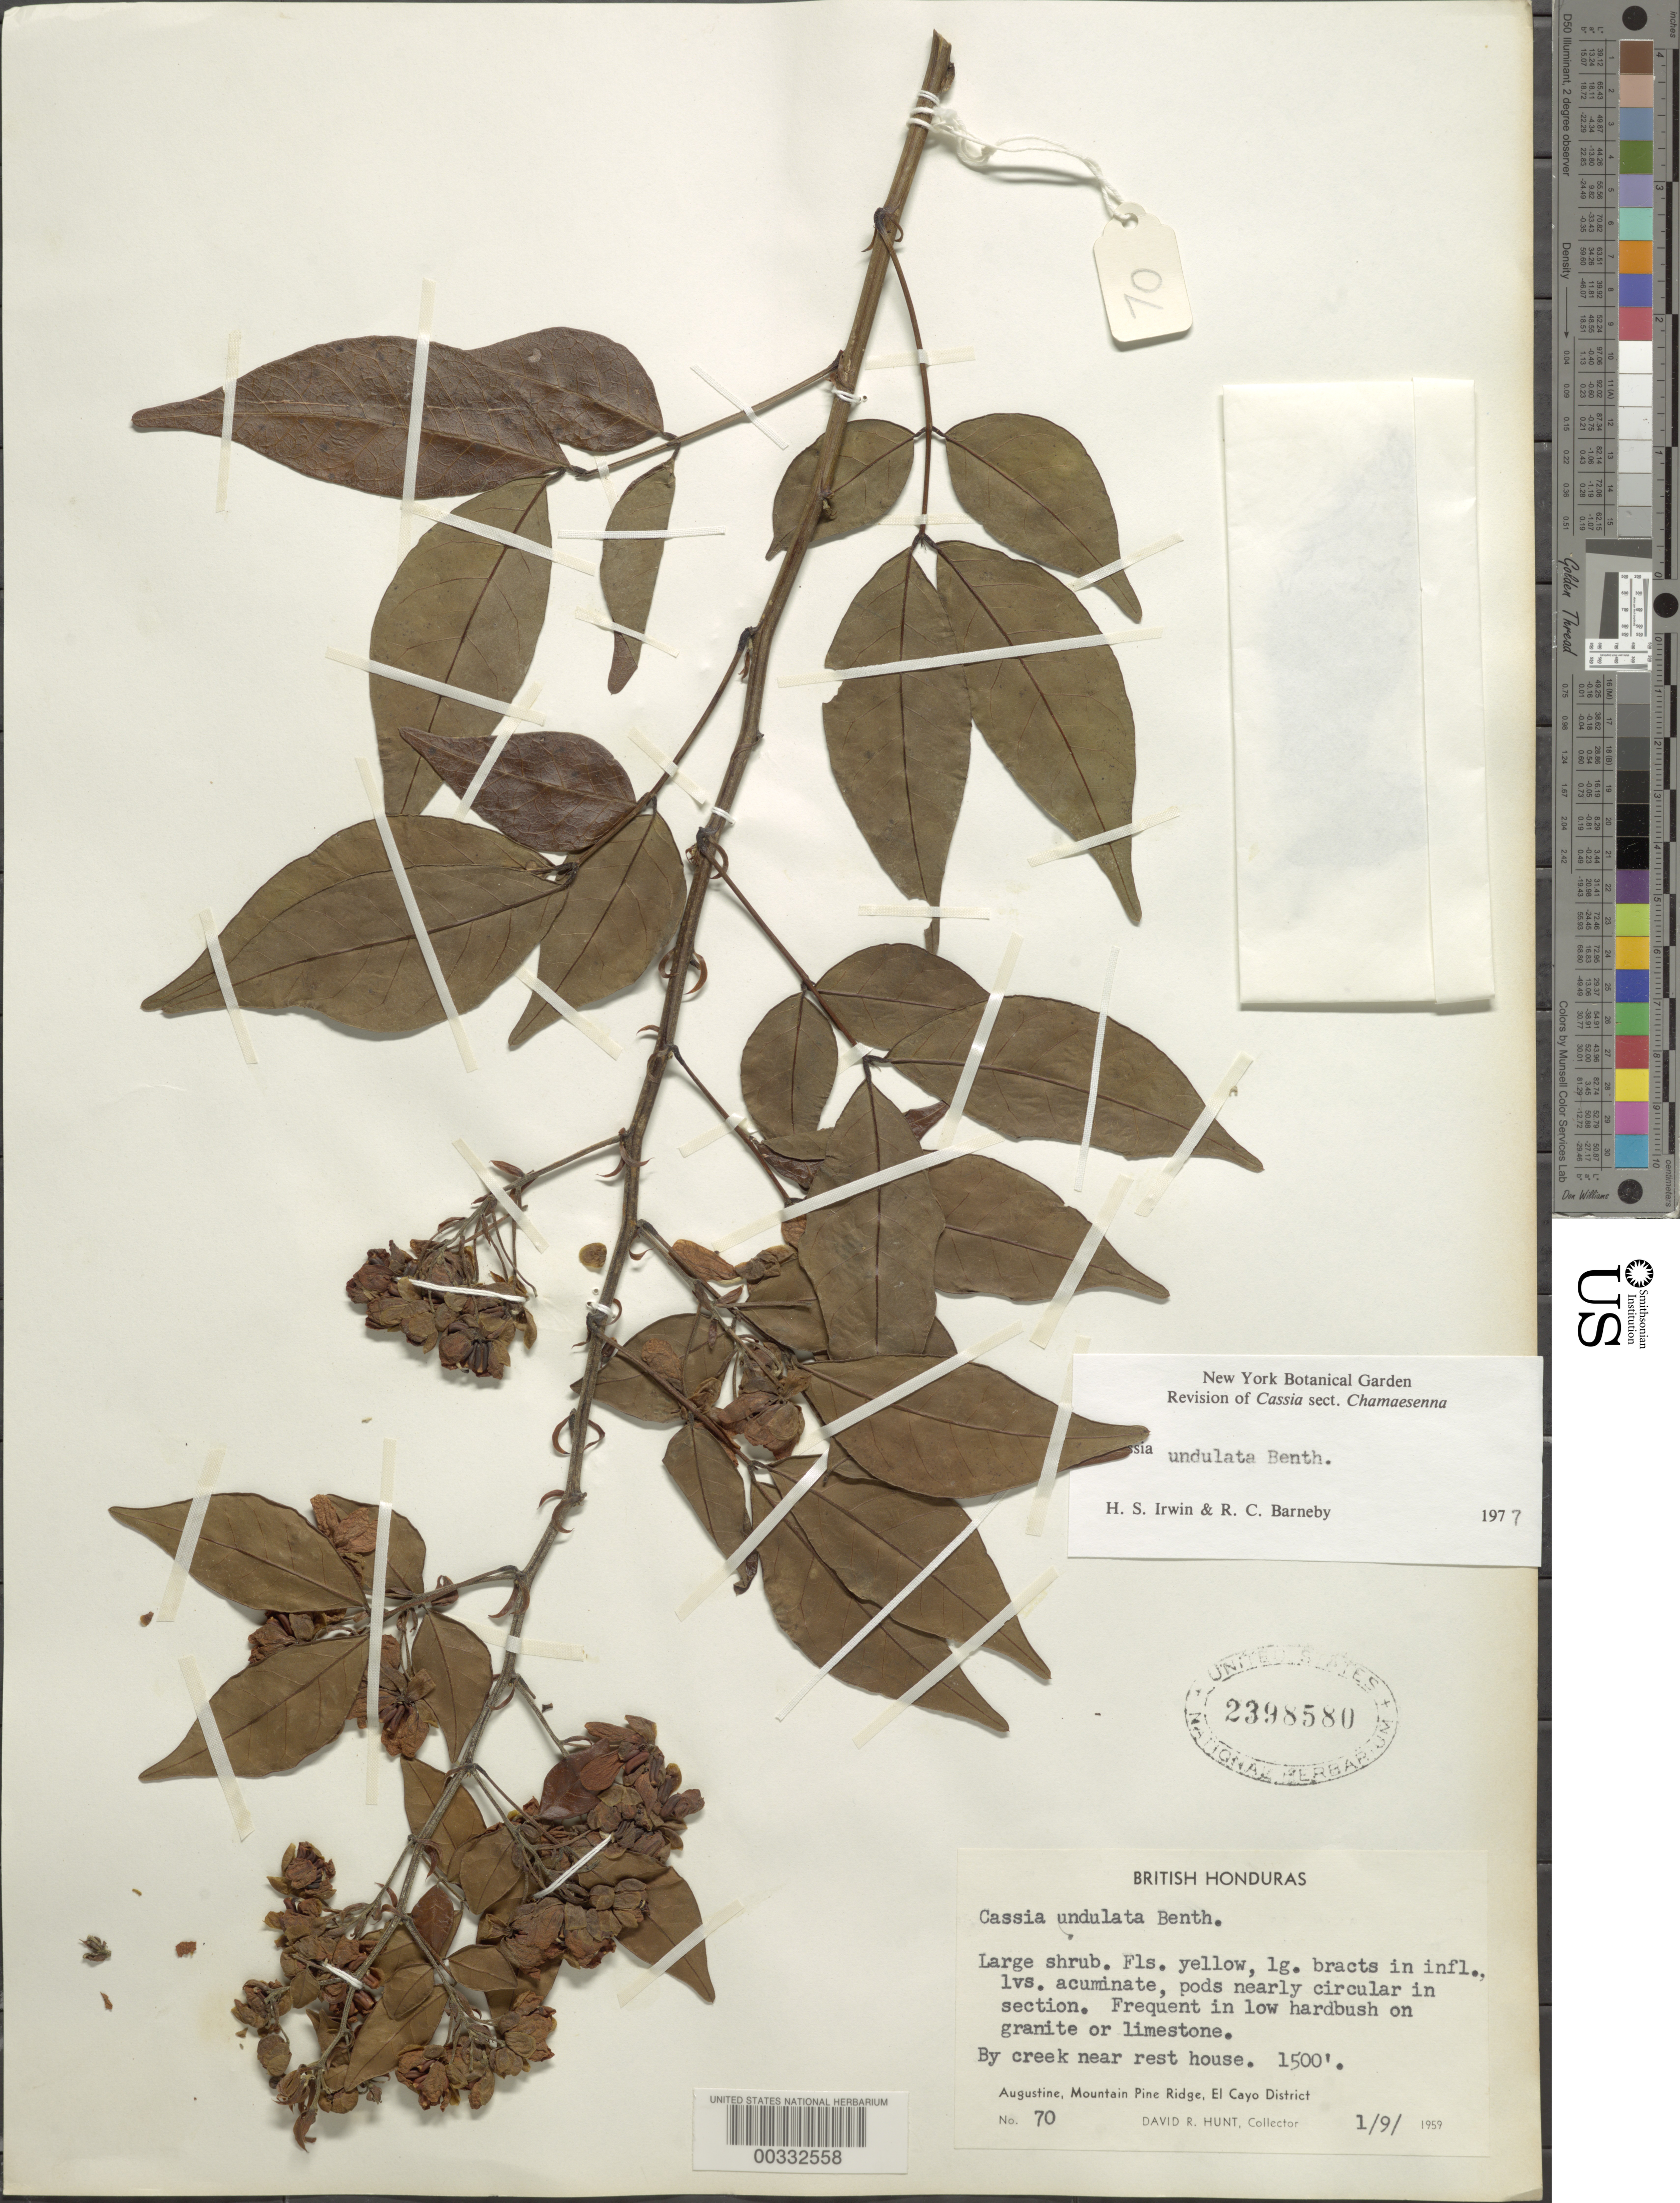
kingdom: Plantae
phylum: Tracheophyta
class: Magnoliopsida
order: Fabales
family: Fabaceae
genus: Senna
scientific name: Senna undulata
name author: (Benth.) H.S. Irwin & Barneby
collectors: D. R. Hunt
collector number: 70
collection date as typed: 01 Sep 1959 or 09 Jan 1959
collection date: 1959-01-09 or 1959-09-01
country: Belize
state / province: Cayo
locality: By creek near rest house, Augustine, Mountain Pine Ridge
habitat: Low hardbush on granite or limestone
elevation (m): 457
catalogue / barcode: US 2398580